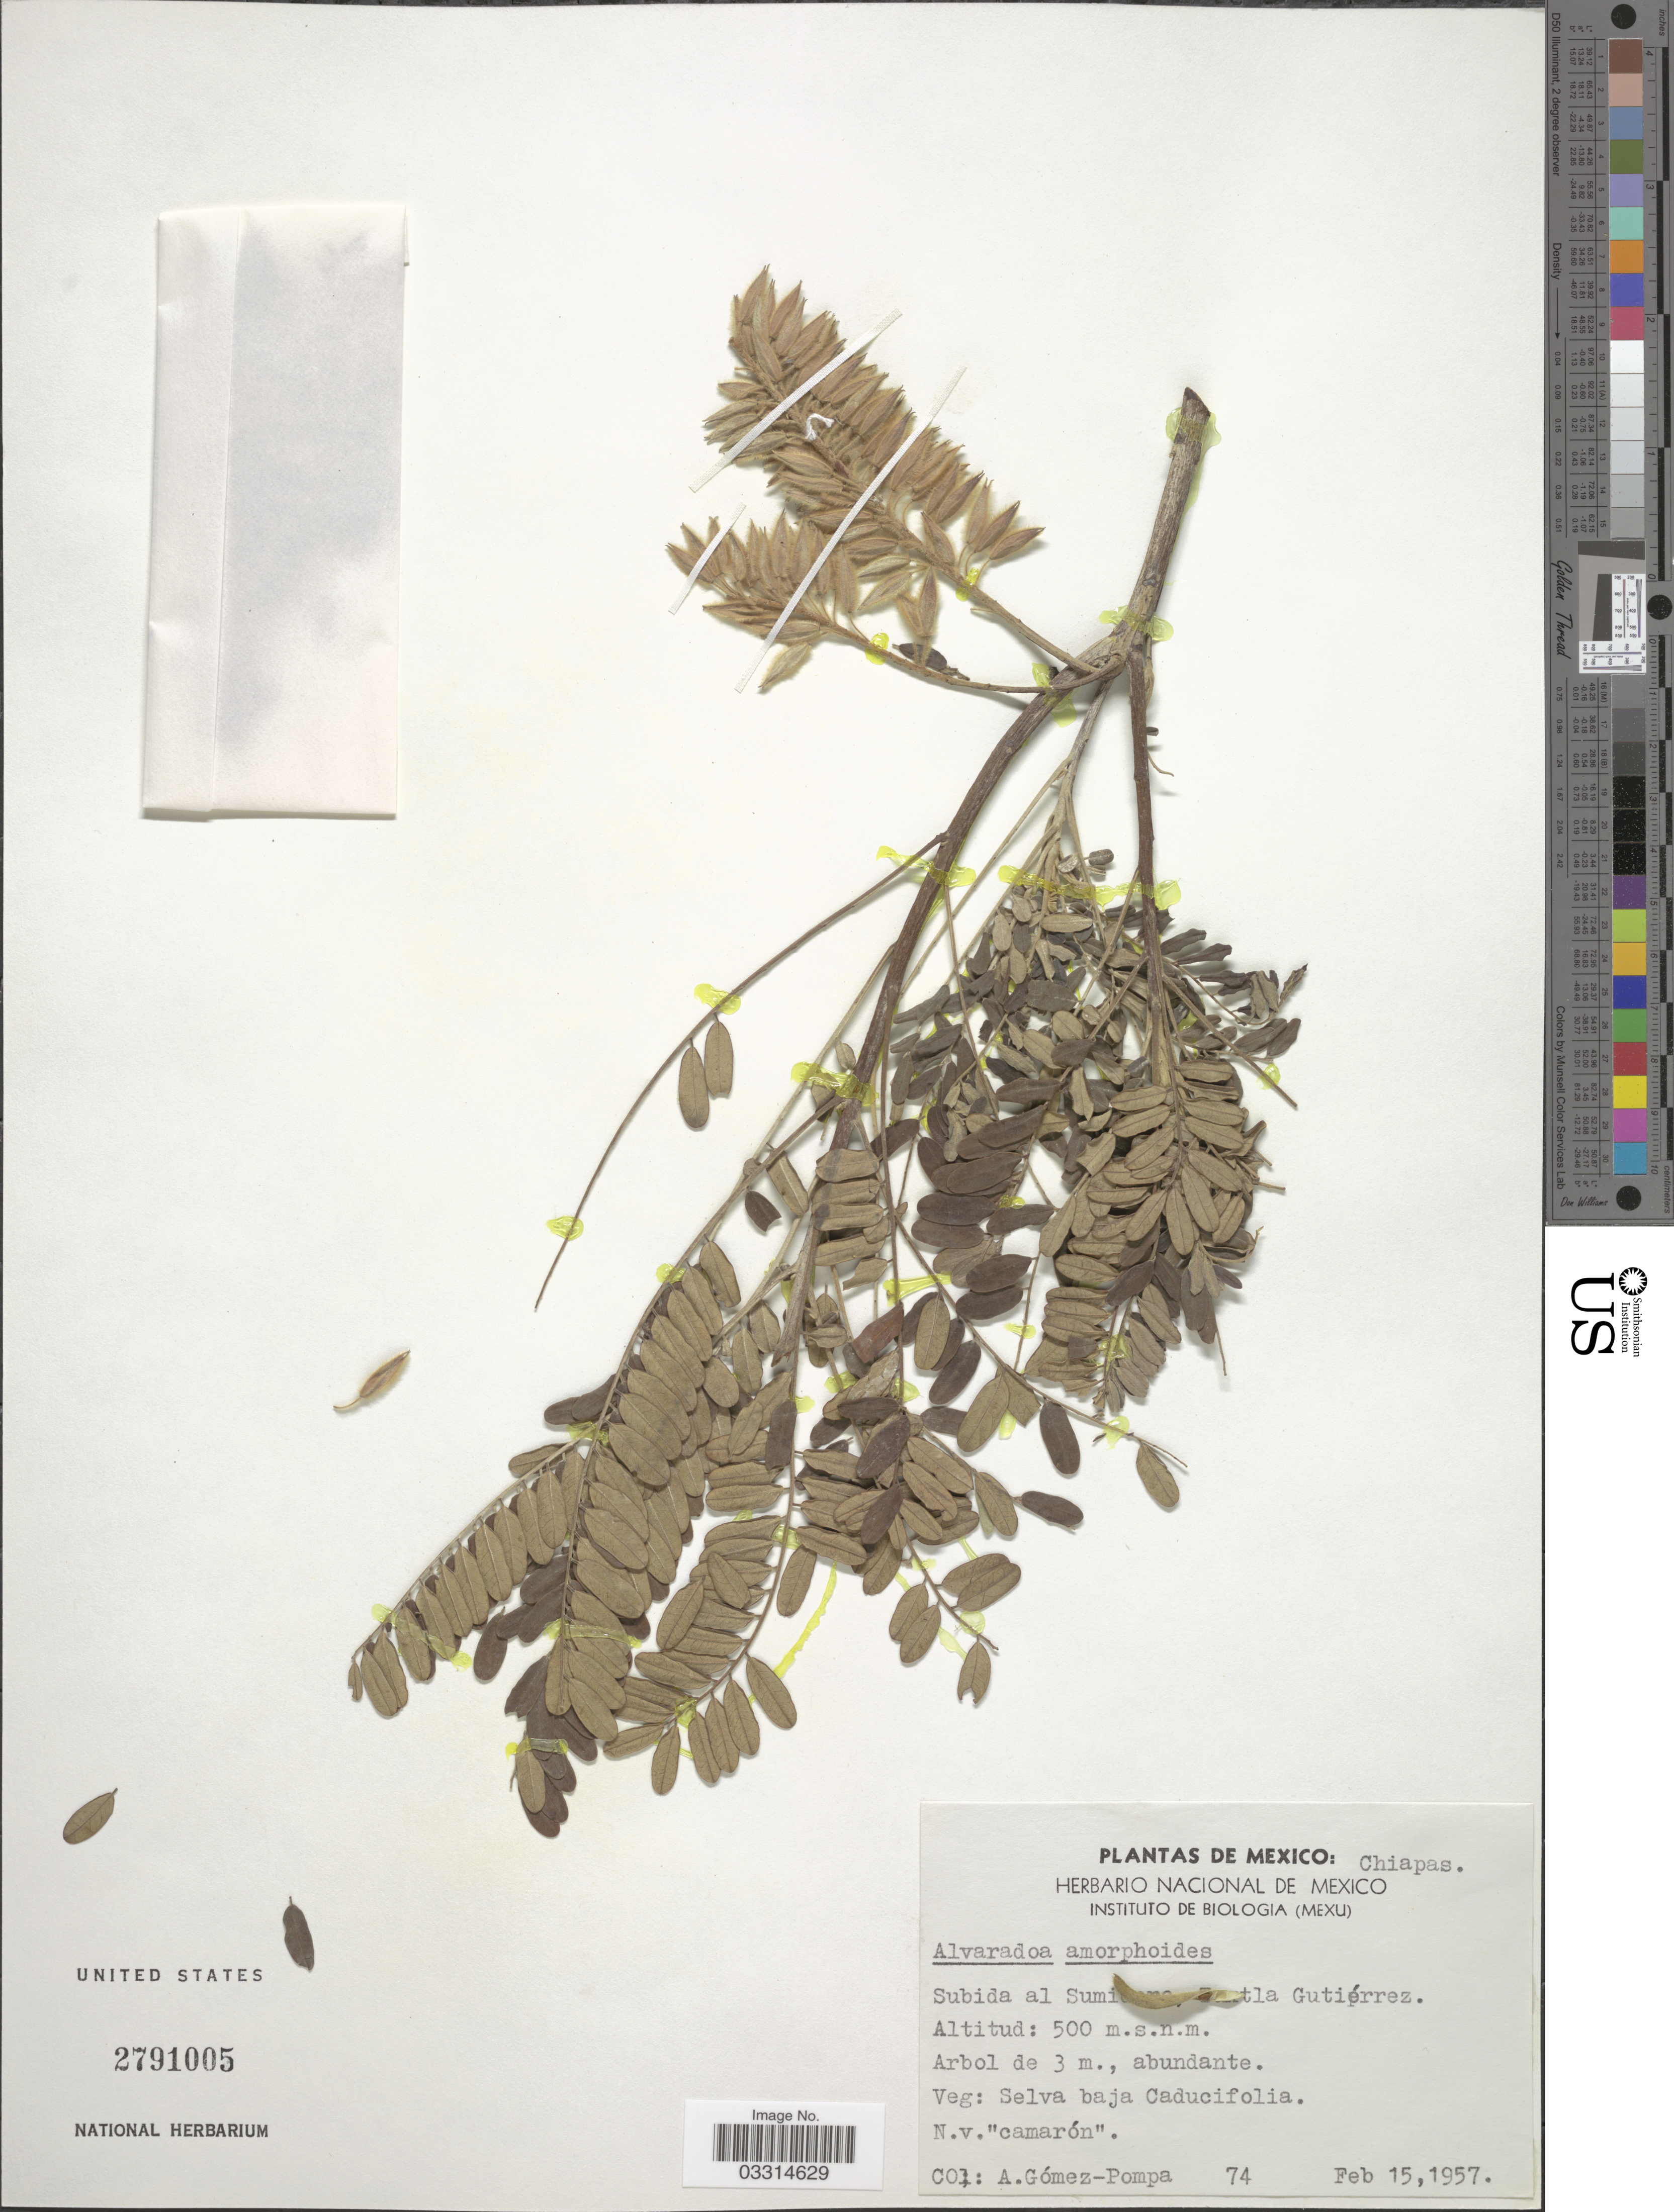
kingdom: Plantae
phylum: Tracheophyta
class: Magnoliopsida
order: Picramniales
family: Picramniaceae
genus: Alvaradoa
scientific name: Alvaradoa amorphoides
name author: Liebm.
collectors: A. Gómez Pompa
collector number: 74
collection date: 1957-02-15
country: Mexico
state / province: Chiapas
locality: Subida al Sumi [illegible text]tla Gutiérrez.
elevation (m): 500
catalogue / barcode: US 2791005